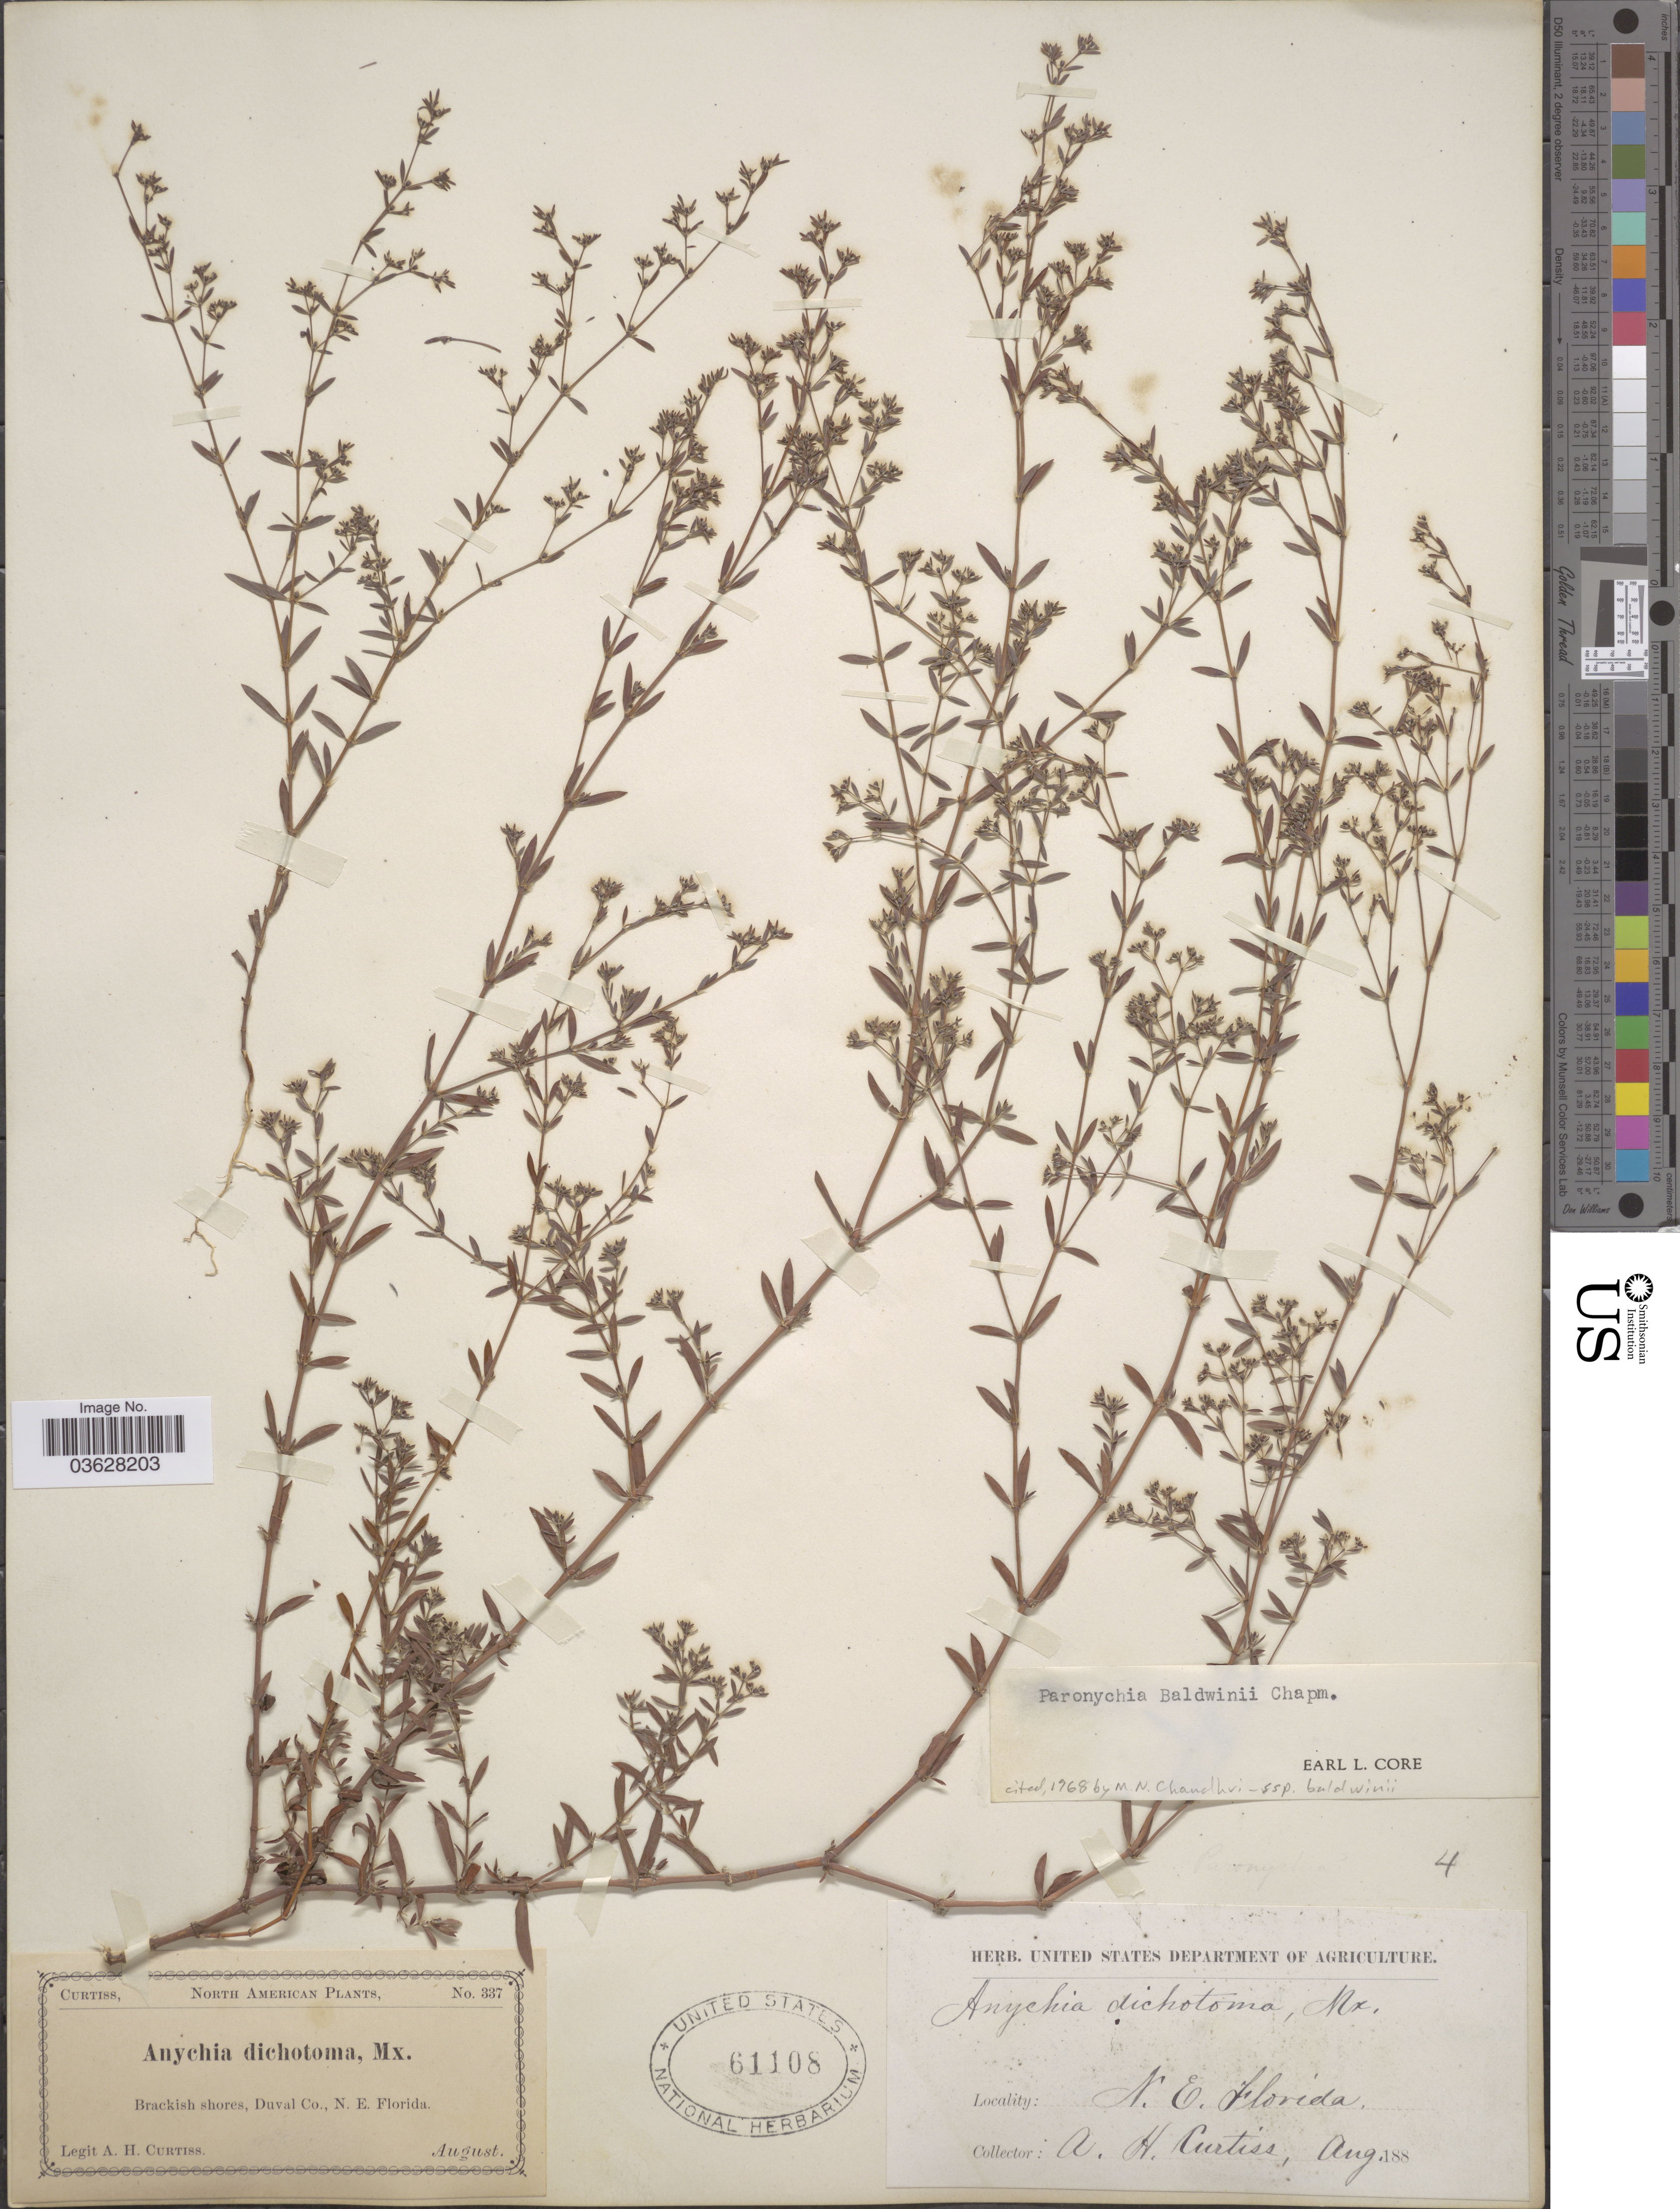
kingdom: Plantae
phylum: Tracheophyta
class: Magnoliopsida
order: Caryophyllales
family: Caryophyllaceae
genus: Paronychia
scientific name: Paronychia baldwinii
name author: (A. Gray & Torr.) Fenzl ex Walp.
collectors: A. H. Curtiss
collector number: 337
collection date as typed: Aug. 188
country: United States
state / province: Florida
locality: Brackish shores, Duval Co., N.E. Florida.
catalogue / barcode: US 61108